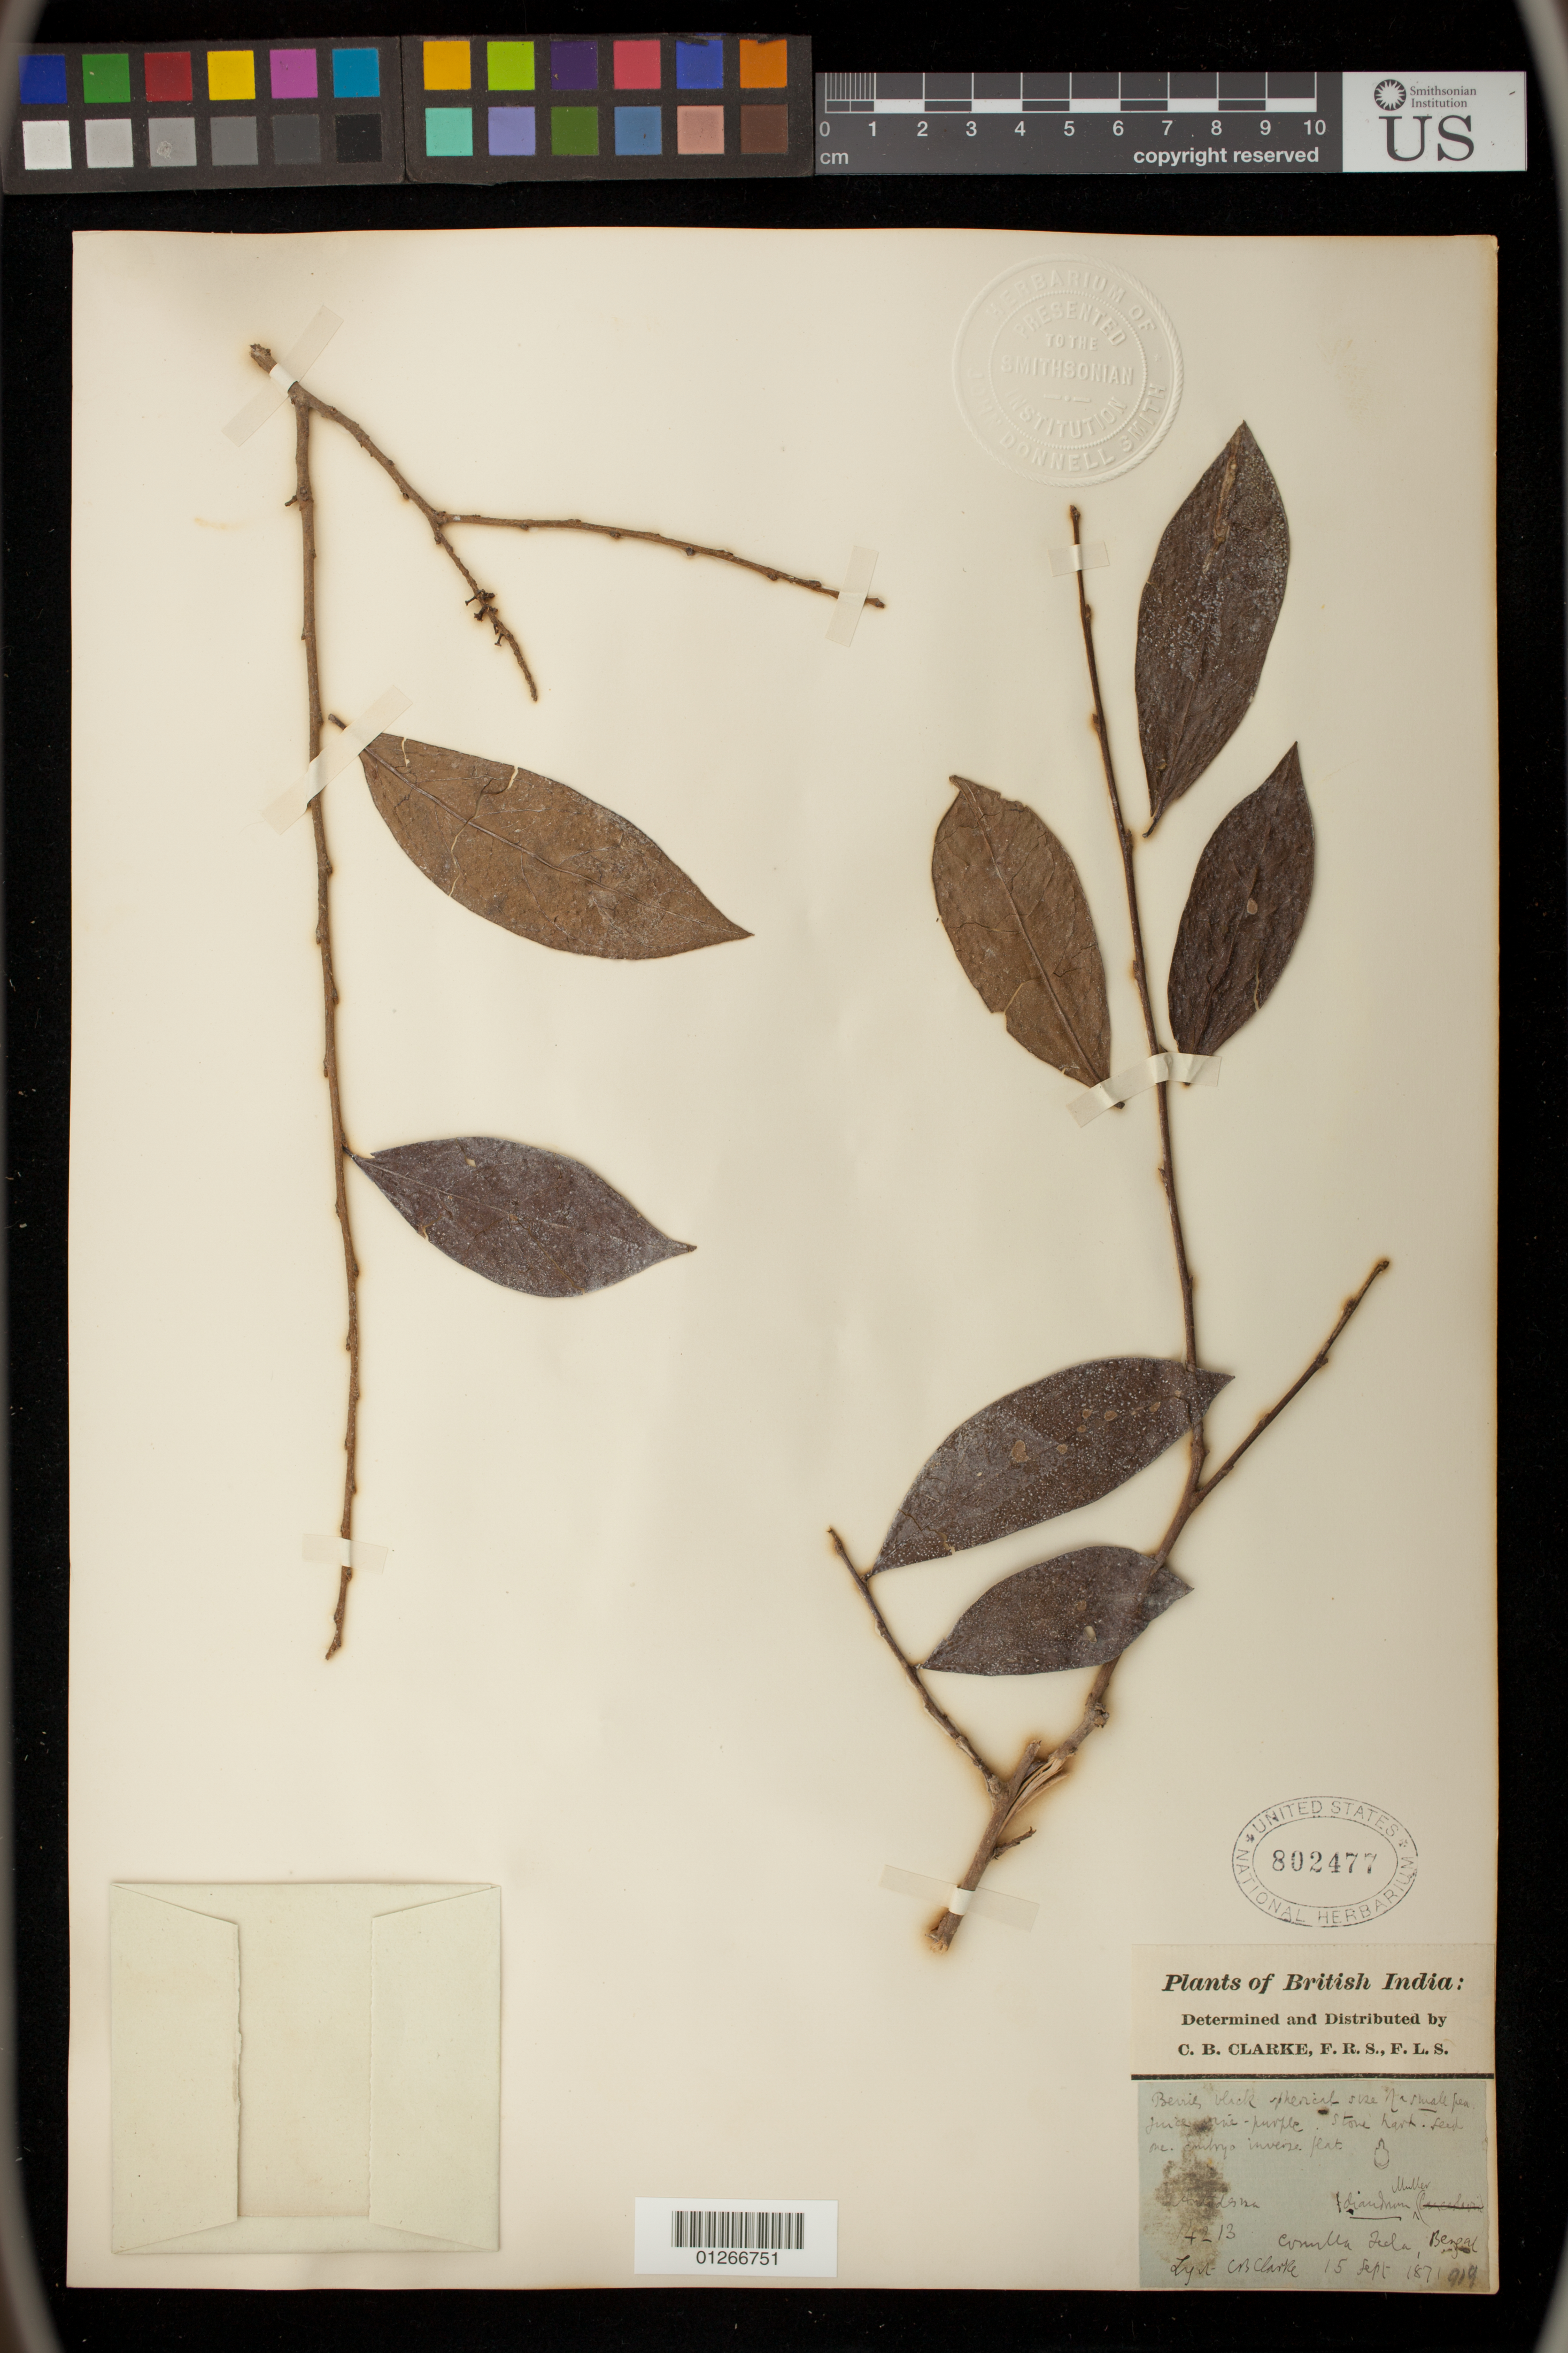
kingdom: Plantae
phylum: Tracheophyta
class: Magnoliopsida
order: Malpighiales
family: Phyllanthaceae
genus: Antidesma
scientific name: Antidesma acidum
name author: Retz.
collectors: C. B. Clarke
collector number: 14213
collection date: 1871-09-15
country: India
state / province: West Bengal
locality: [illegible], Bengal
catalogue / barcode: US 802477